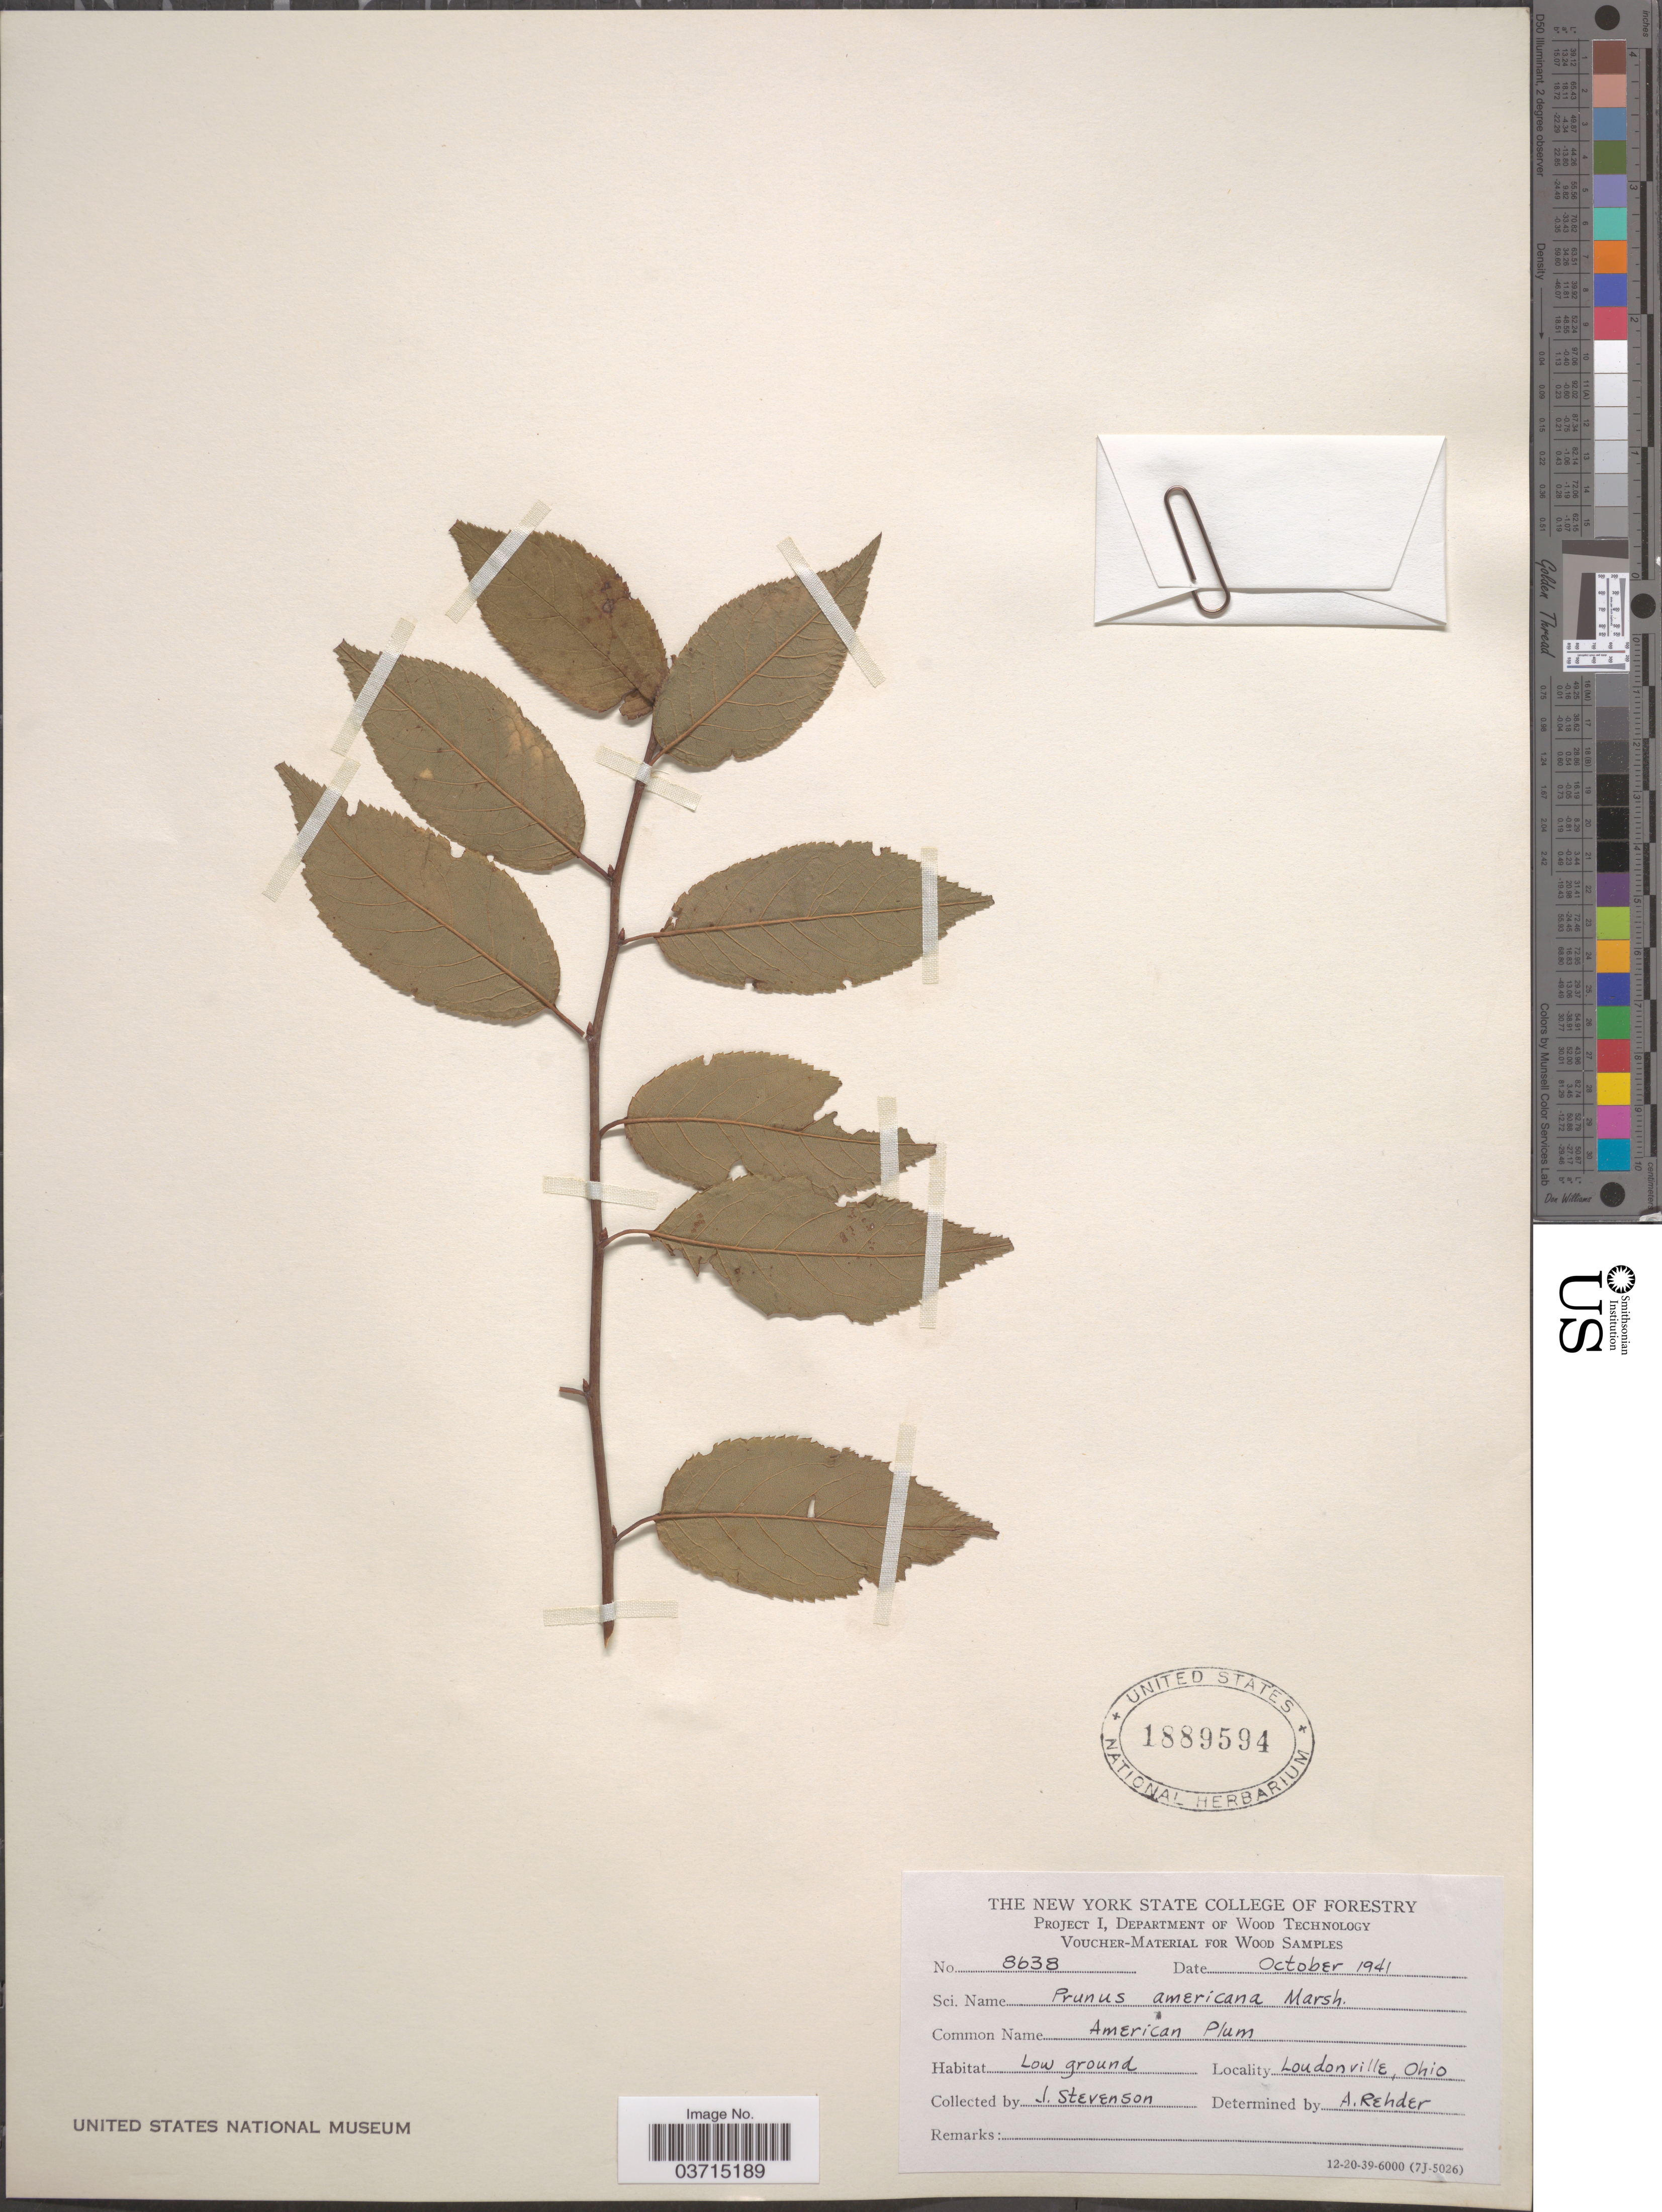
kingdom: Plantae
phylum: Tracheophyta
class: Magnoliopsida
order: Rosales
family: Rosaceae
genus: Prunus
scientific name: Prunus americana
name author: Marshall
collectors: J. Stevenson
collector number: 8638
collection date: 1941-10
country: United States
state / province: Ohio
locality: Loudonville.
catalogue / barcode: US 1889594